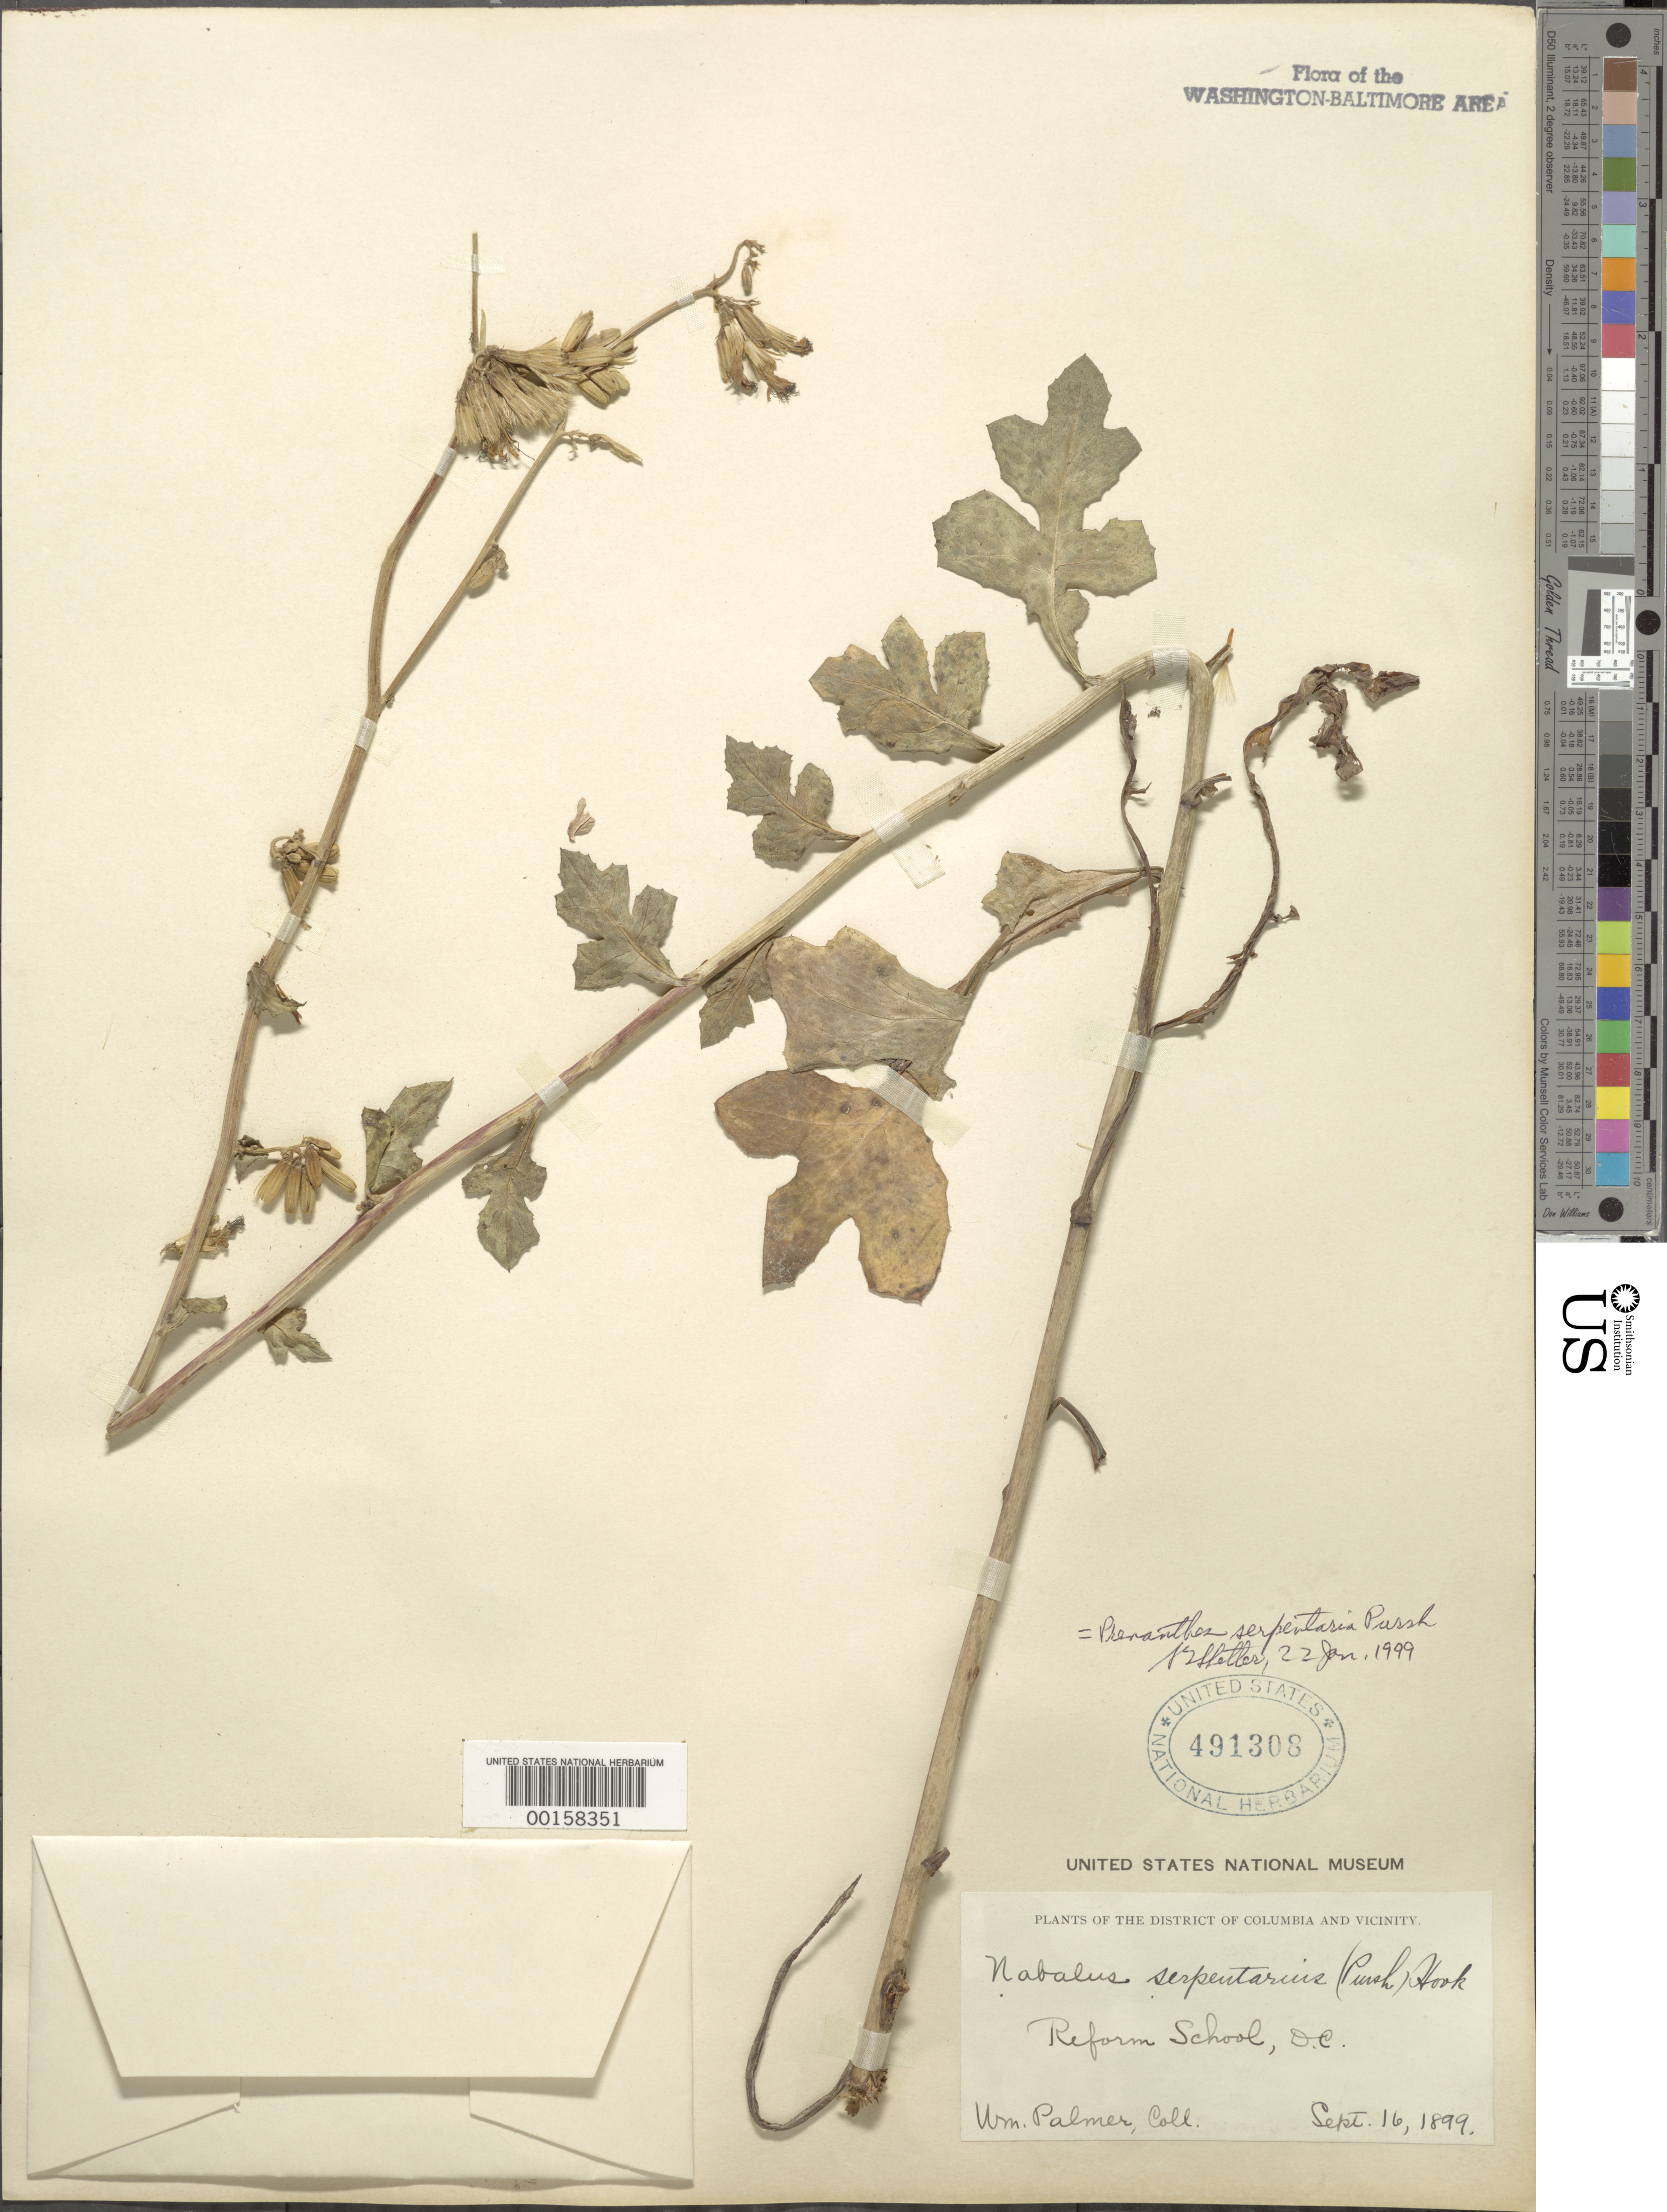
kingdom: Plantae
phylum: Tracheophyta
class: Magnoliopsida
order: Asterales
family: Asteraceae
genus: Nabalus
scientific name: Nabalus serpentarius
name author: (Pursh) Hook.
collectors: W. Palmer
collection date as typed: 16 Sep 1899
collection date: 1899-09-16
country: United States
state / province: District of Columbia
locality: Reform School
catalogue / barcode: US 491308